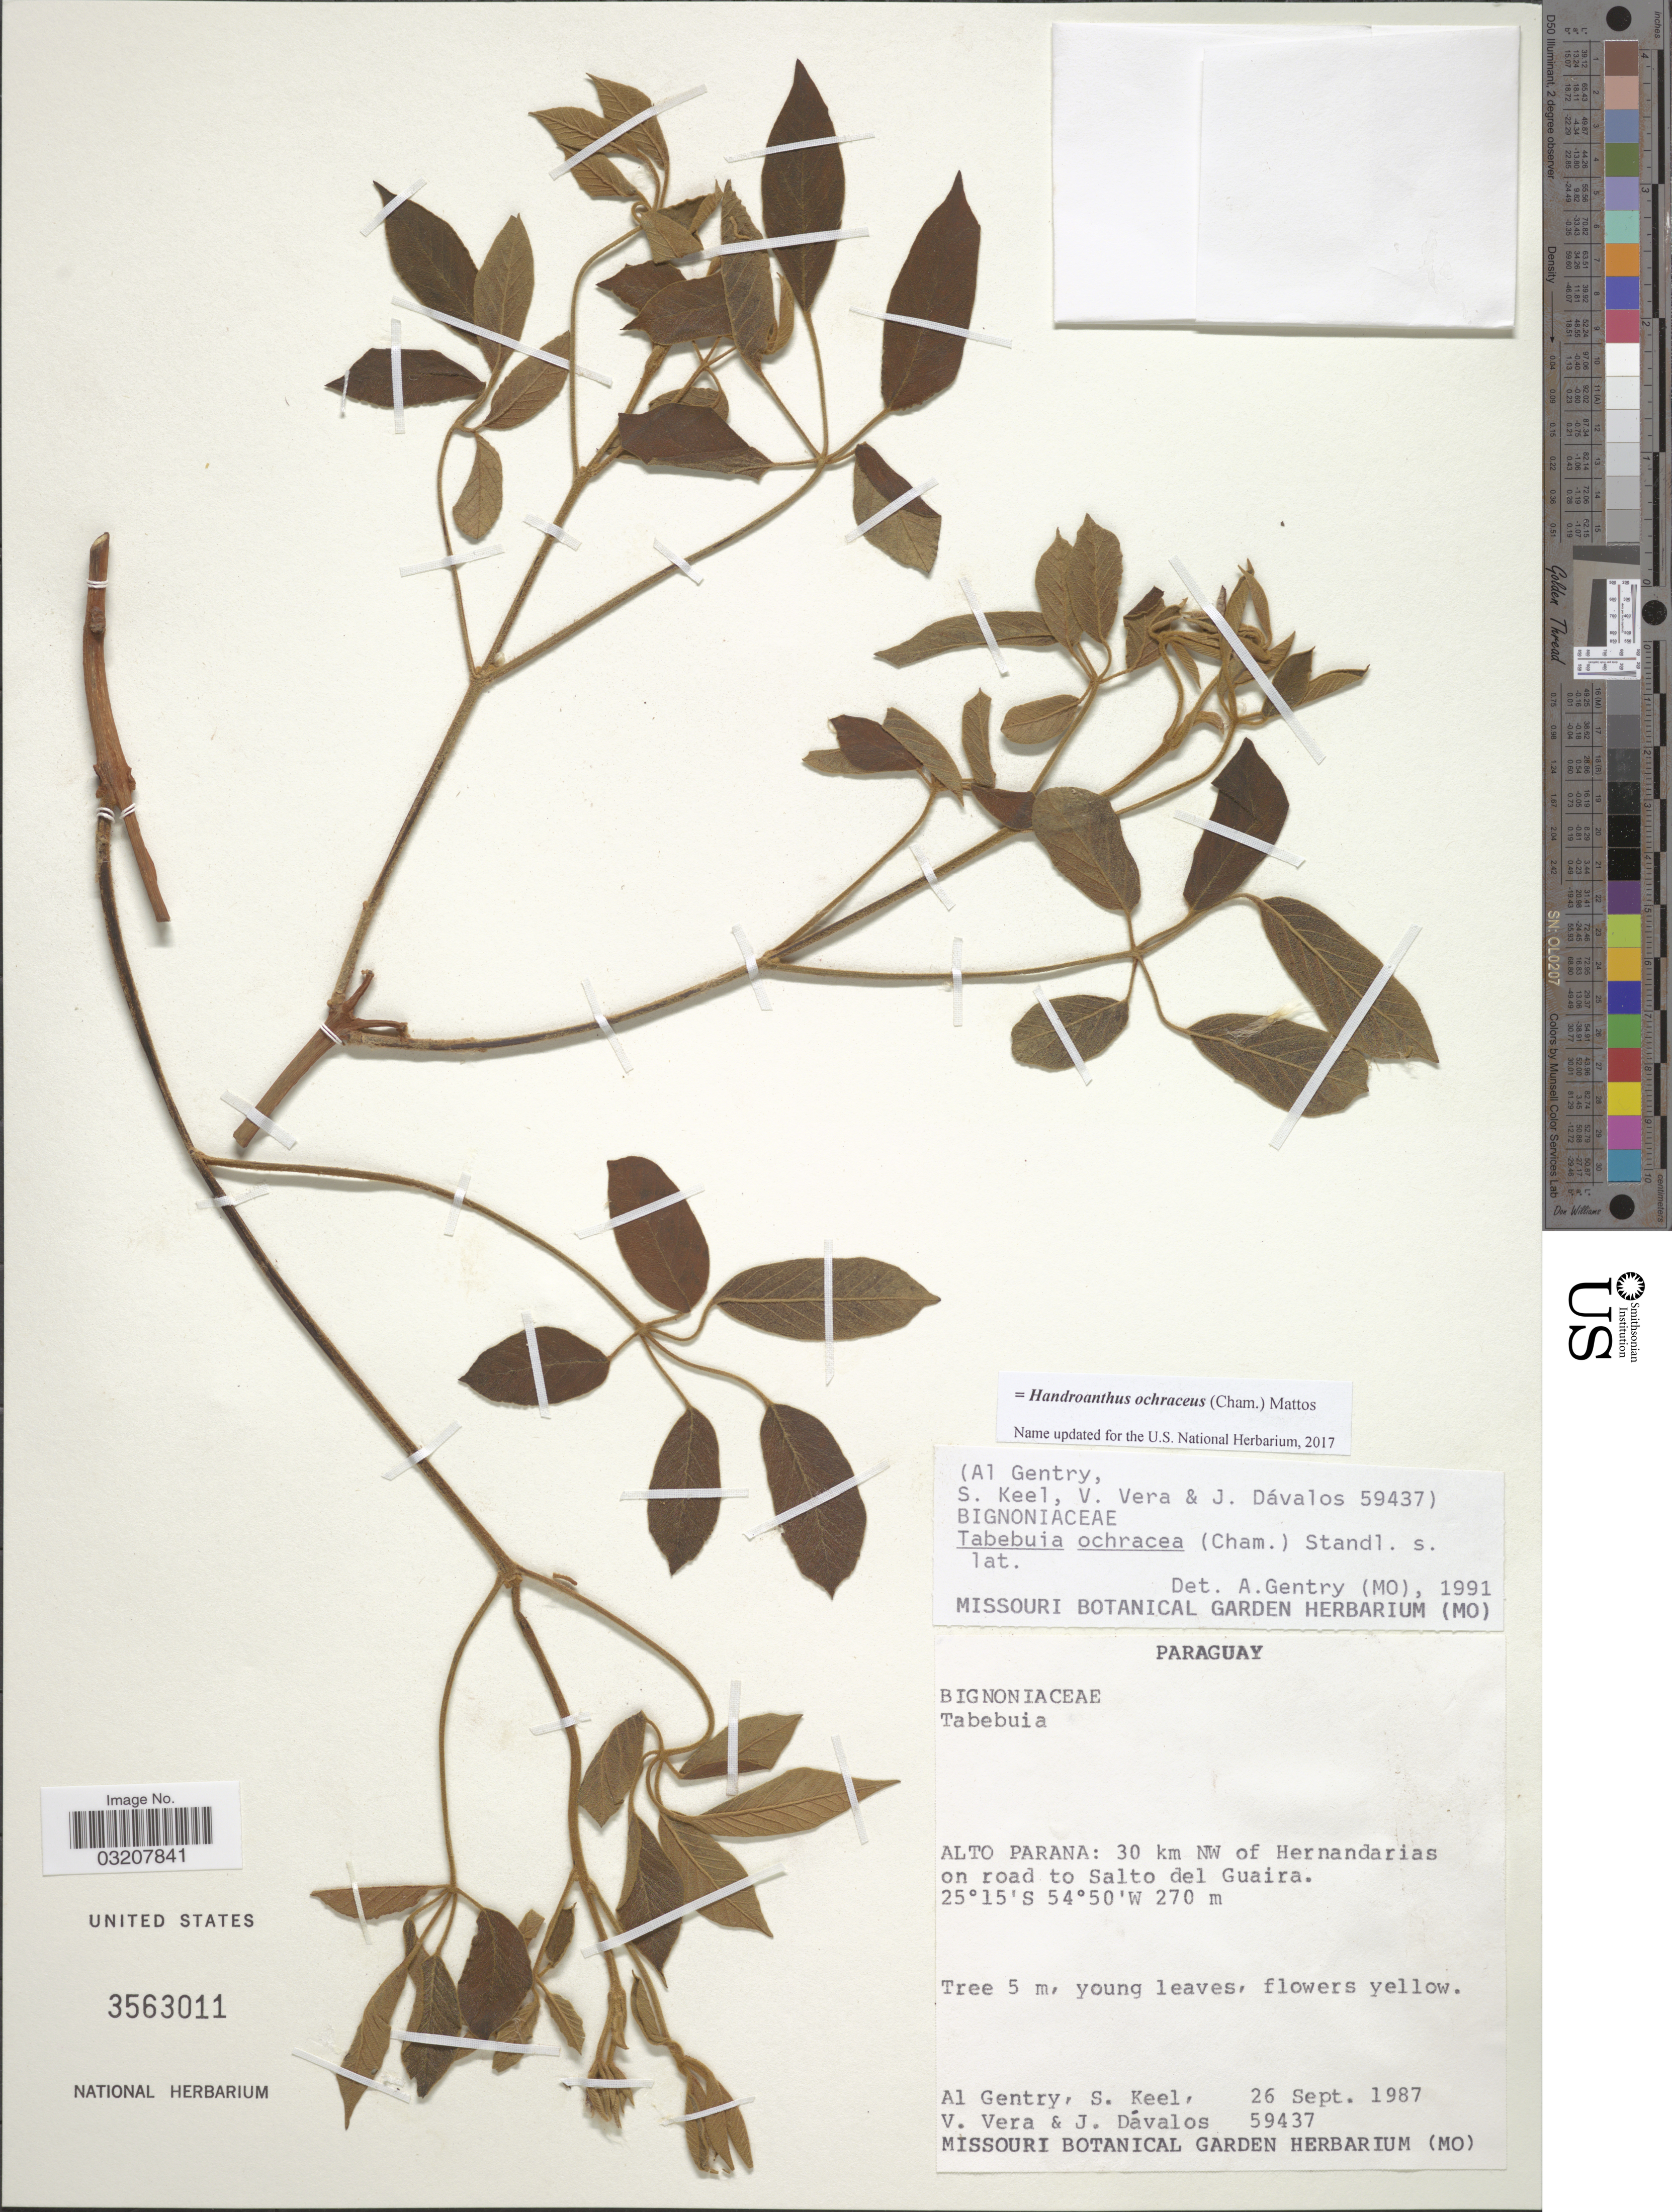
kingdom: Plantae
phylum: Tracheophyta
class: Magnoliopsida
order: Lamiales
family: Bignoniaceae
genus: Handroanthus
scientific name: Handroanthus ochraceus subsp. ochraceus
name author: (Cham.) Mattos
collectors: A. H. Gentry, S. Keel, V. Vera & J. Davalos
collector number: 59437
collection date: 1987-09-26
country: Paraguay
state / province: Alto Parana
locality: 30 km NW of Hernandarias on road to Salto del Guaira.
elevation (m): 270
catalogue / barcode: US 3563011